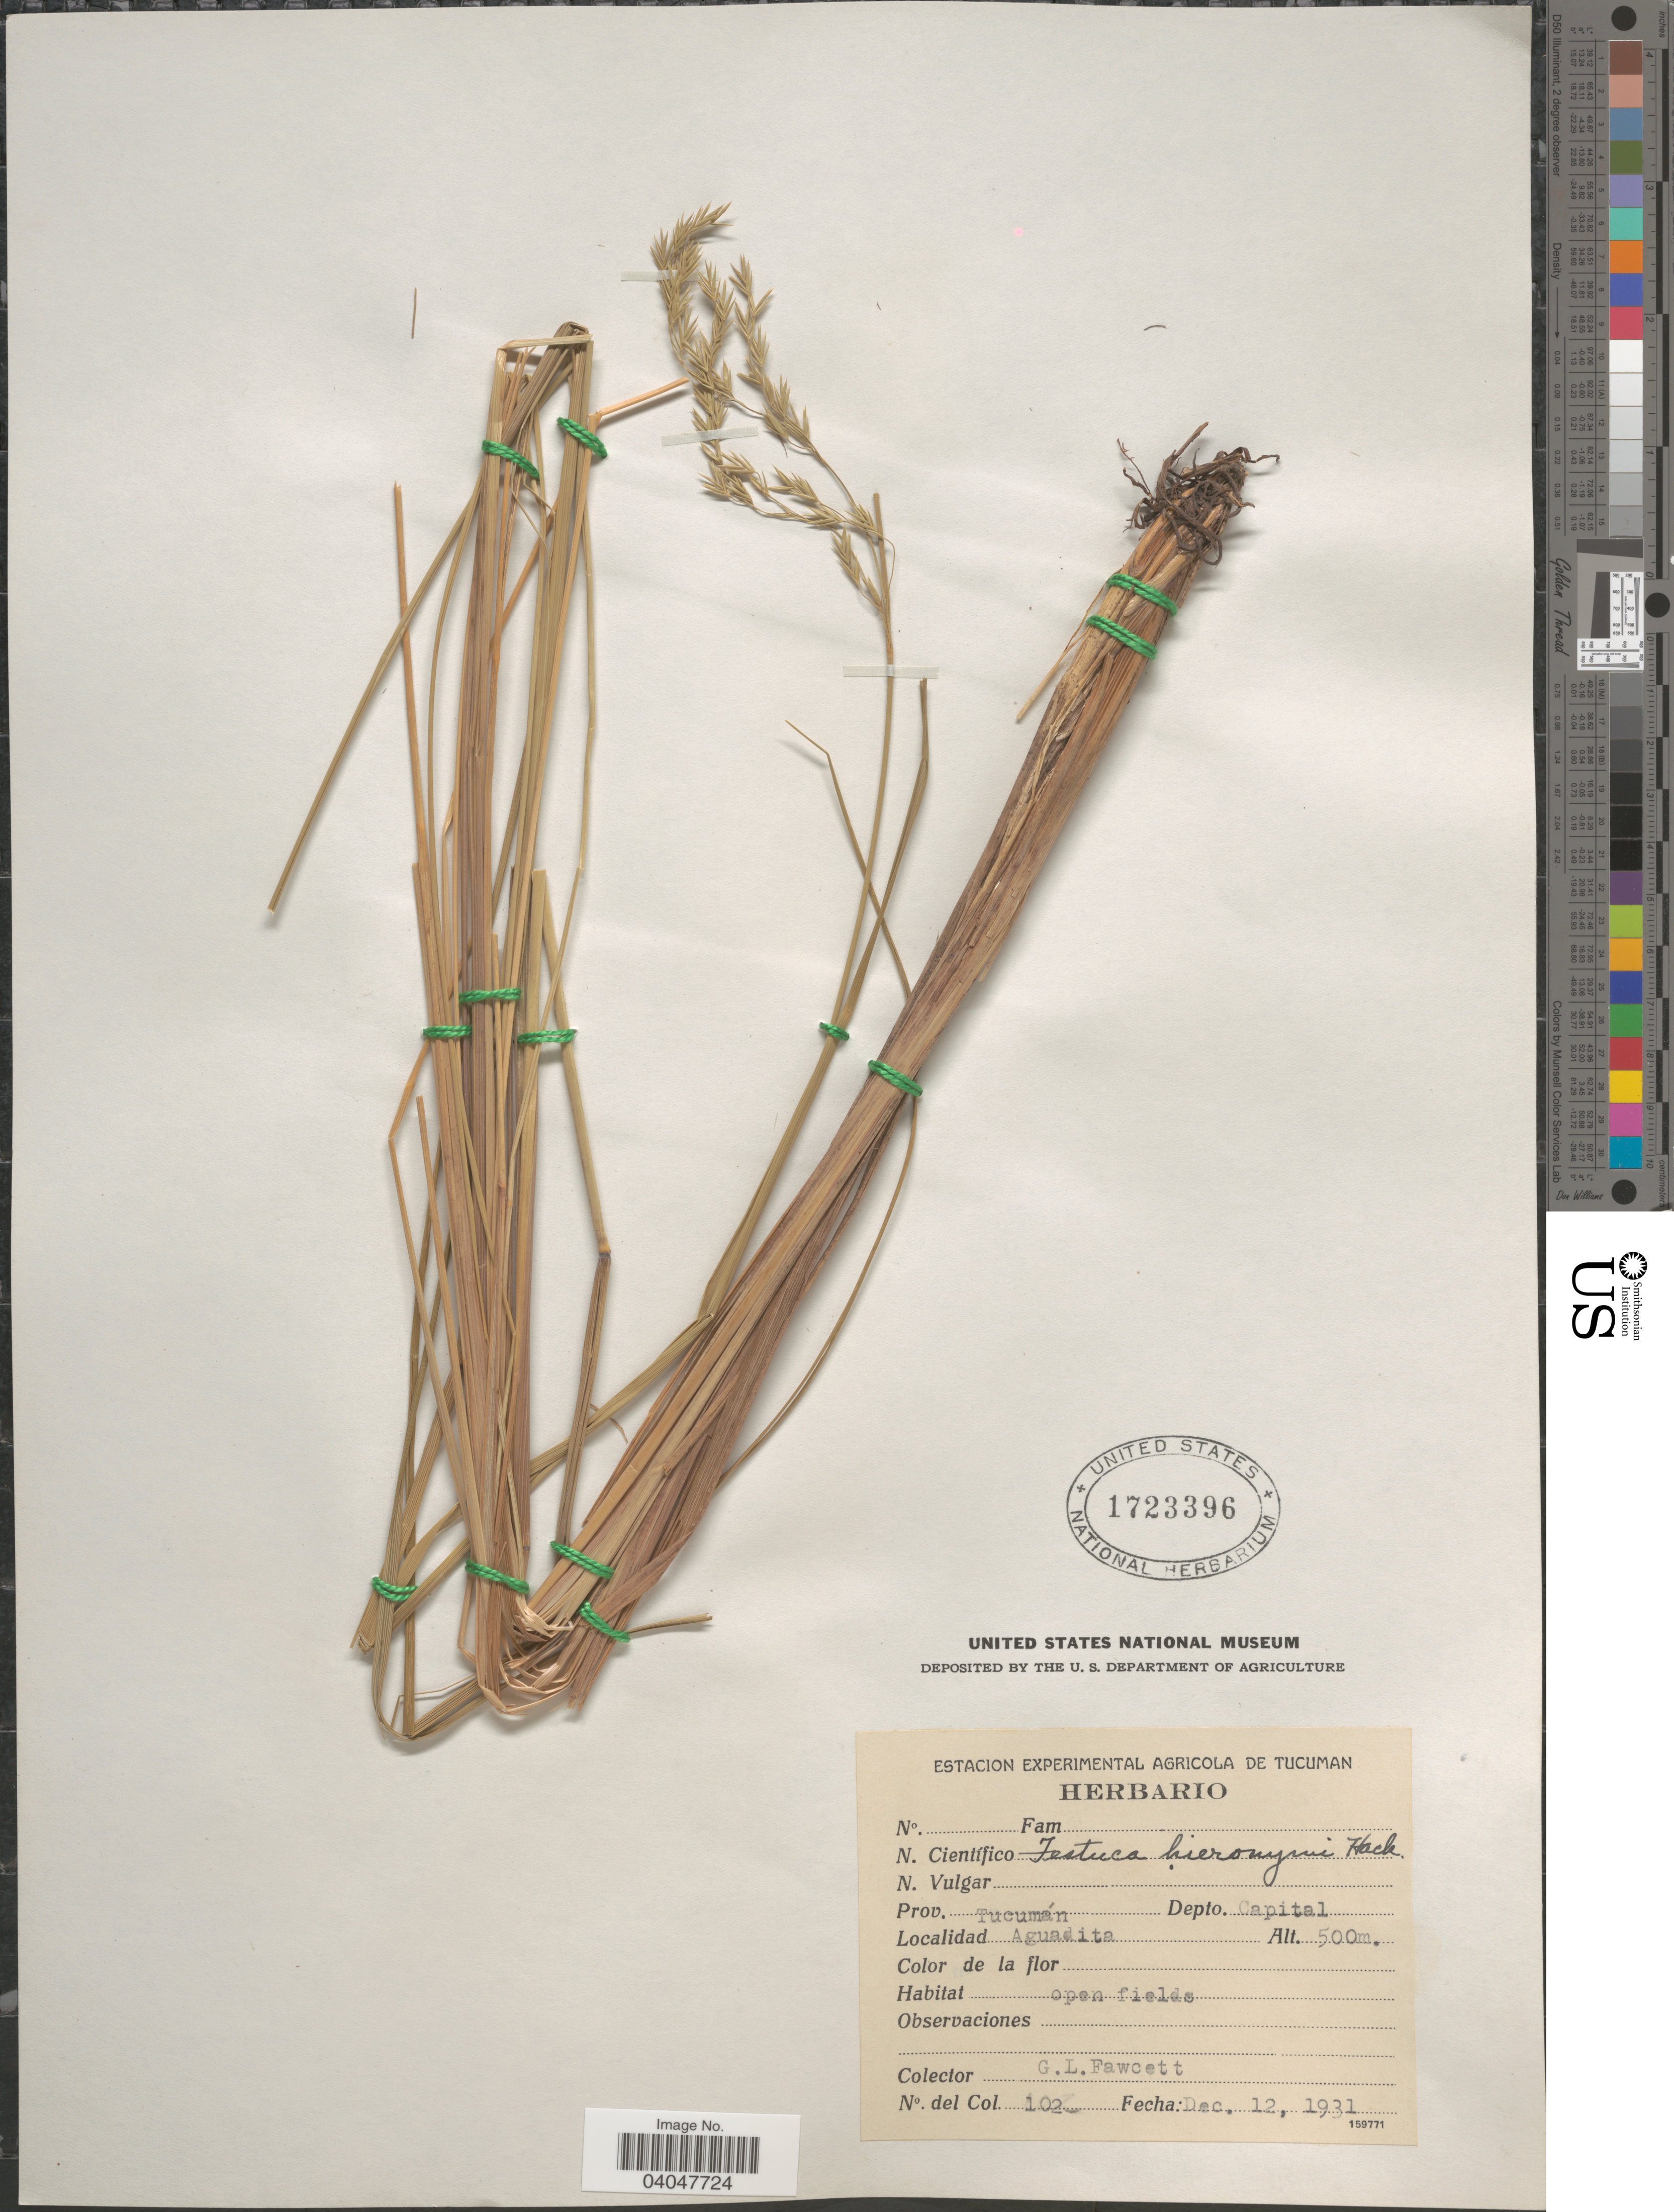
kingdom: Plantae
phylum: Tracheophyta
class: Liliopsida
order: Poales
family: Poaceae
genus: Festuca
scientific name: Festuca hieronymi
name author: Hack.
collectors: G. Fawcett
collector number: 102*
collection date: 1931-12-12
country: Argentina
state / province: Tucuman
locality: Depto. Capital. Aguadita.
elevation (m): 500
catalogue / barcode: US 1723396